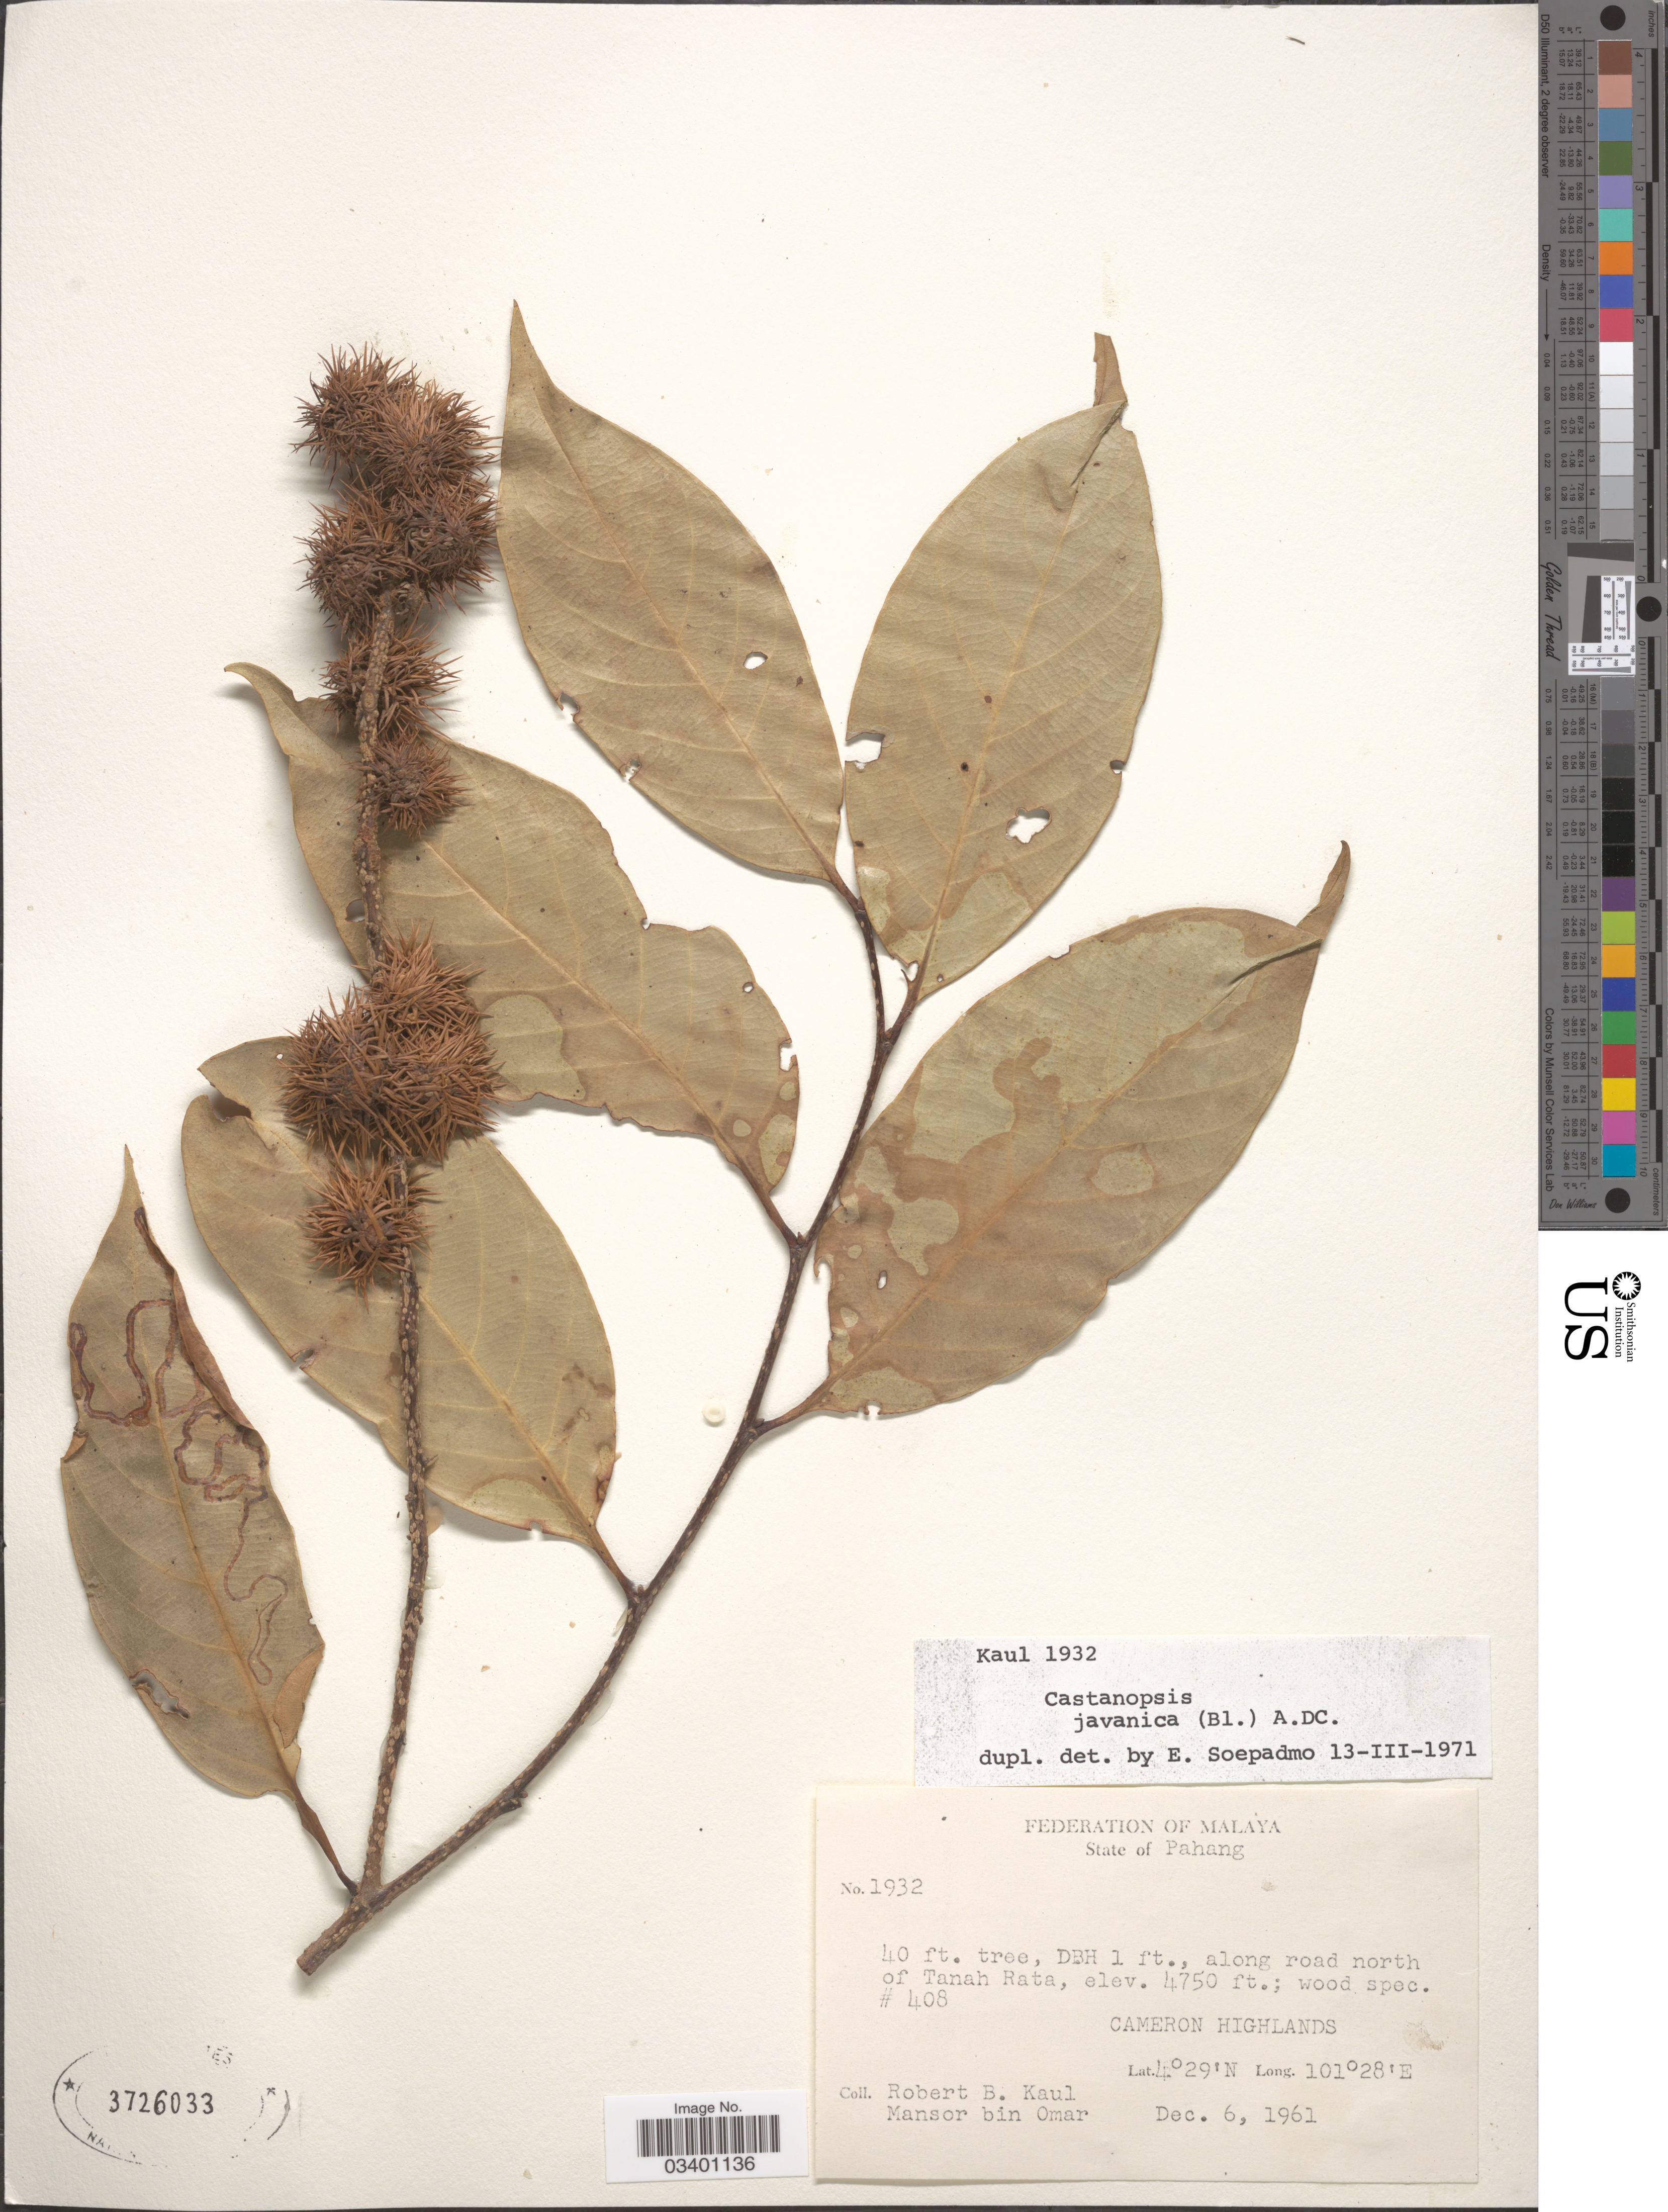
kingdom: Plantae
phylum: Tracheophyta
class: Magnoliopsida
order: Fagales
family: Fagaceae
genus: Castanopsis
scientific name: Castanopsis javanica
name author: (Blume) A. DC.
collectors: R. Kaul & M. Omar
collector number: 1932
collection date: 1961-12-06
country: Malaysia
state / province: Pahang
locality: Federation of Malaya. Along road north of Tanah Rata. Cameron Highlands.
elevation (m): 1448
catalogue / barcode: US 3726033